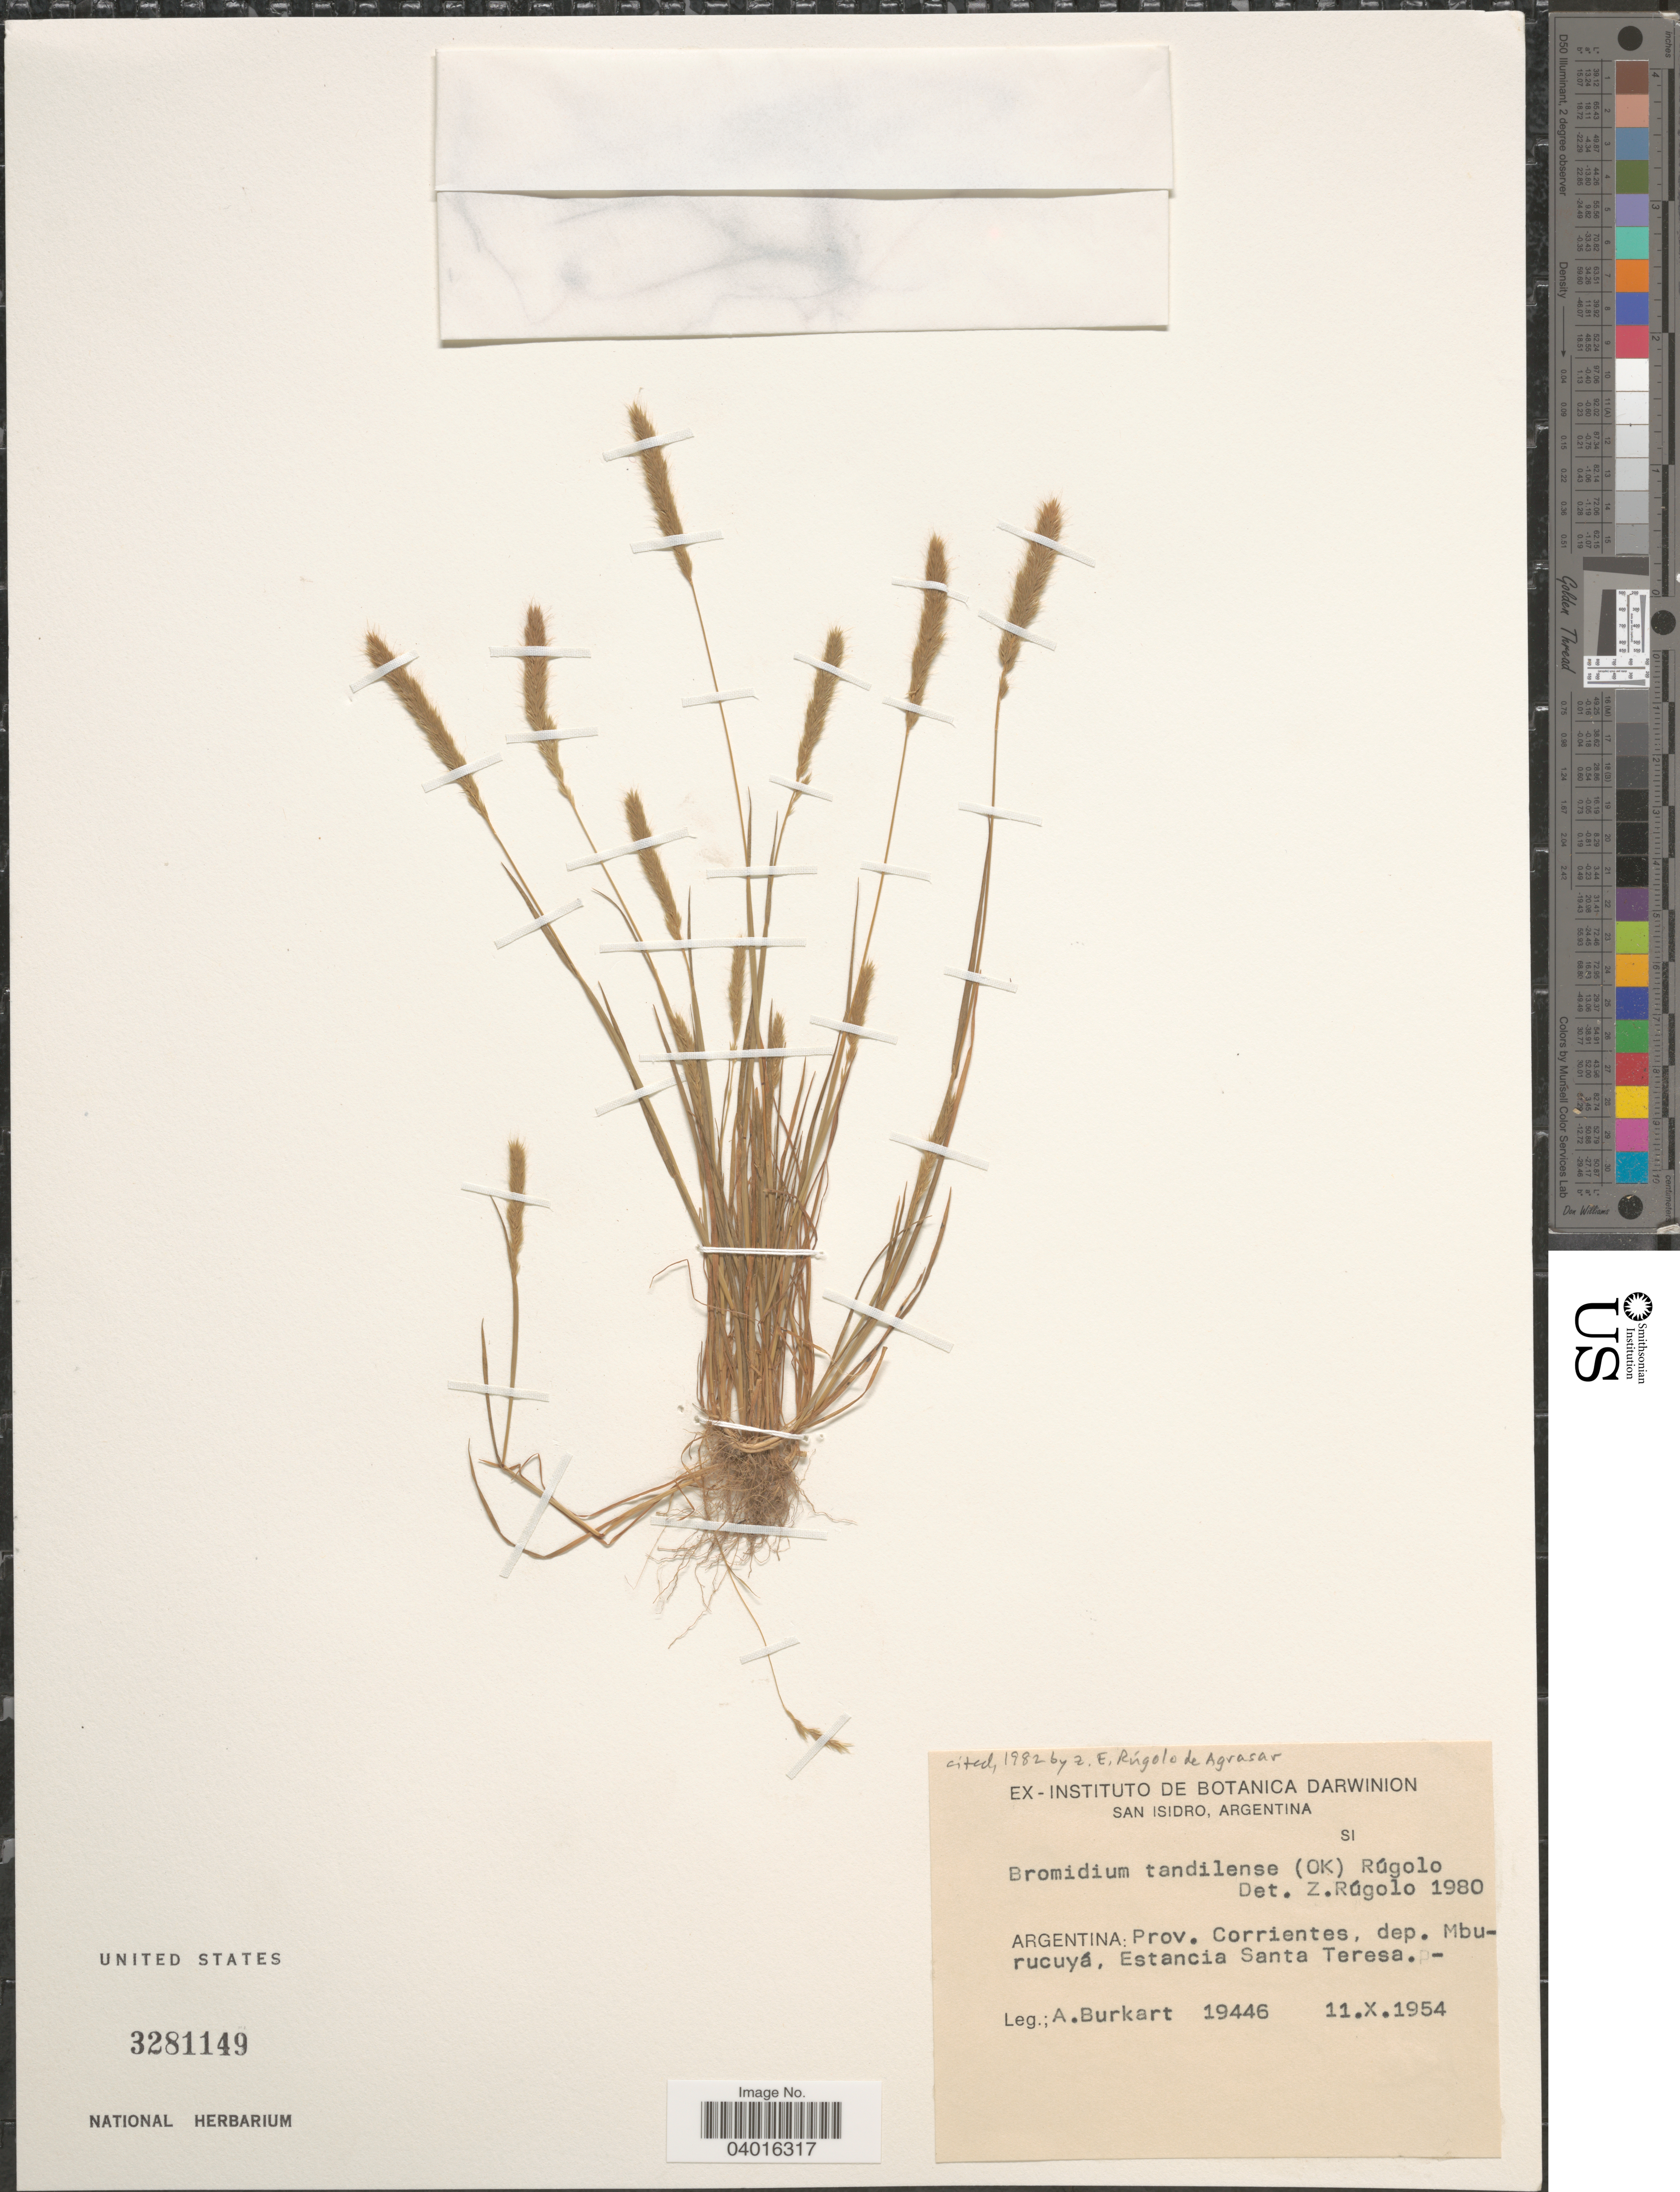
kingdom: Plantae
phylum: Tracheophyta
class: Liliopsida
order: Poales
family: Poaceae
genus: Bromidium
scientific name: Bromidium tandilense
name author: (Kuntze) Rúgolo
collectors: A. E. Burkart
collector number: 19446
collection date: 1954-10-11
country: Argentina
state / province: Corrientes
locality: Dep. Mburucuyá, Estancia Santa Teresa.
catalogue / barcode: US 3281149